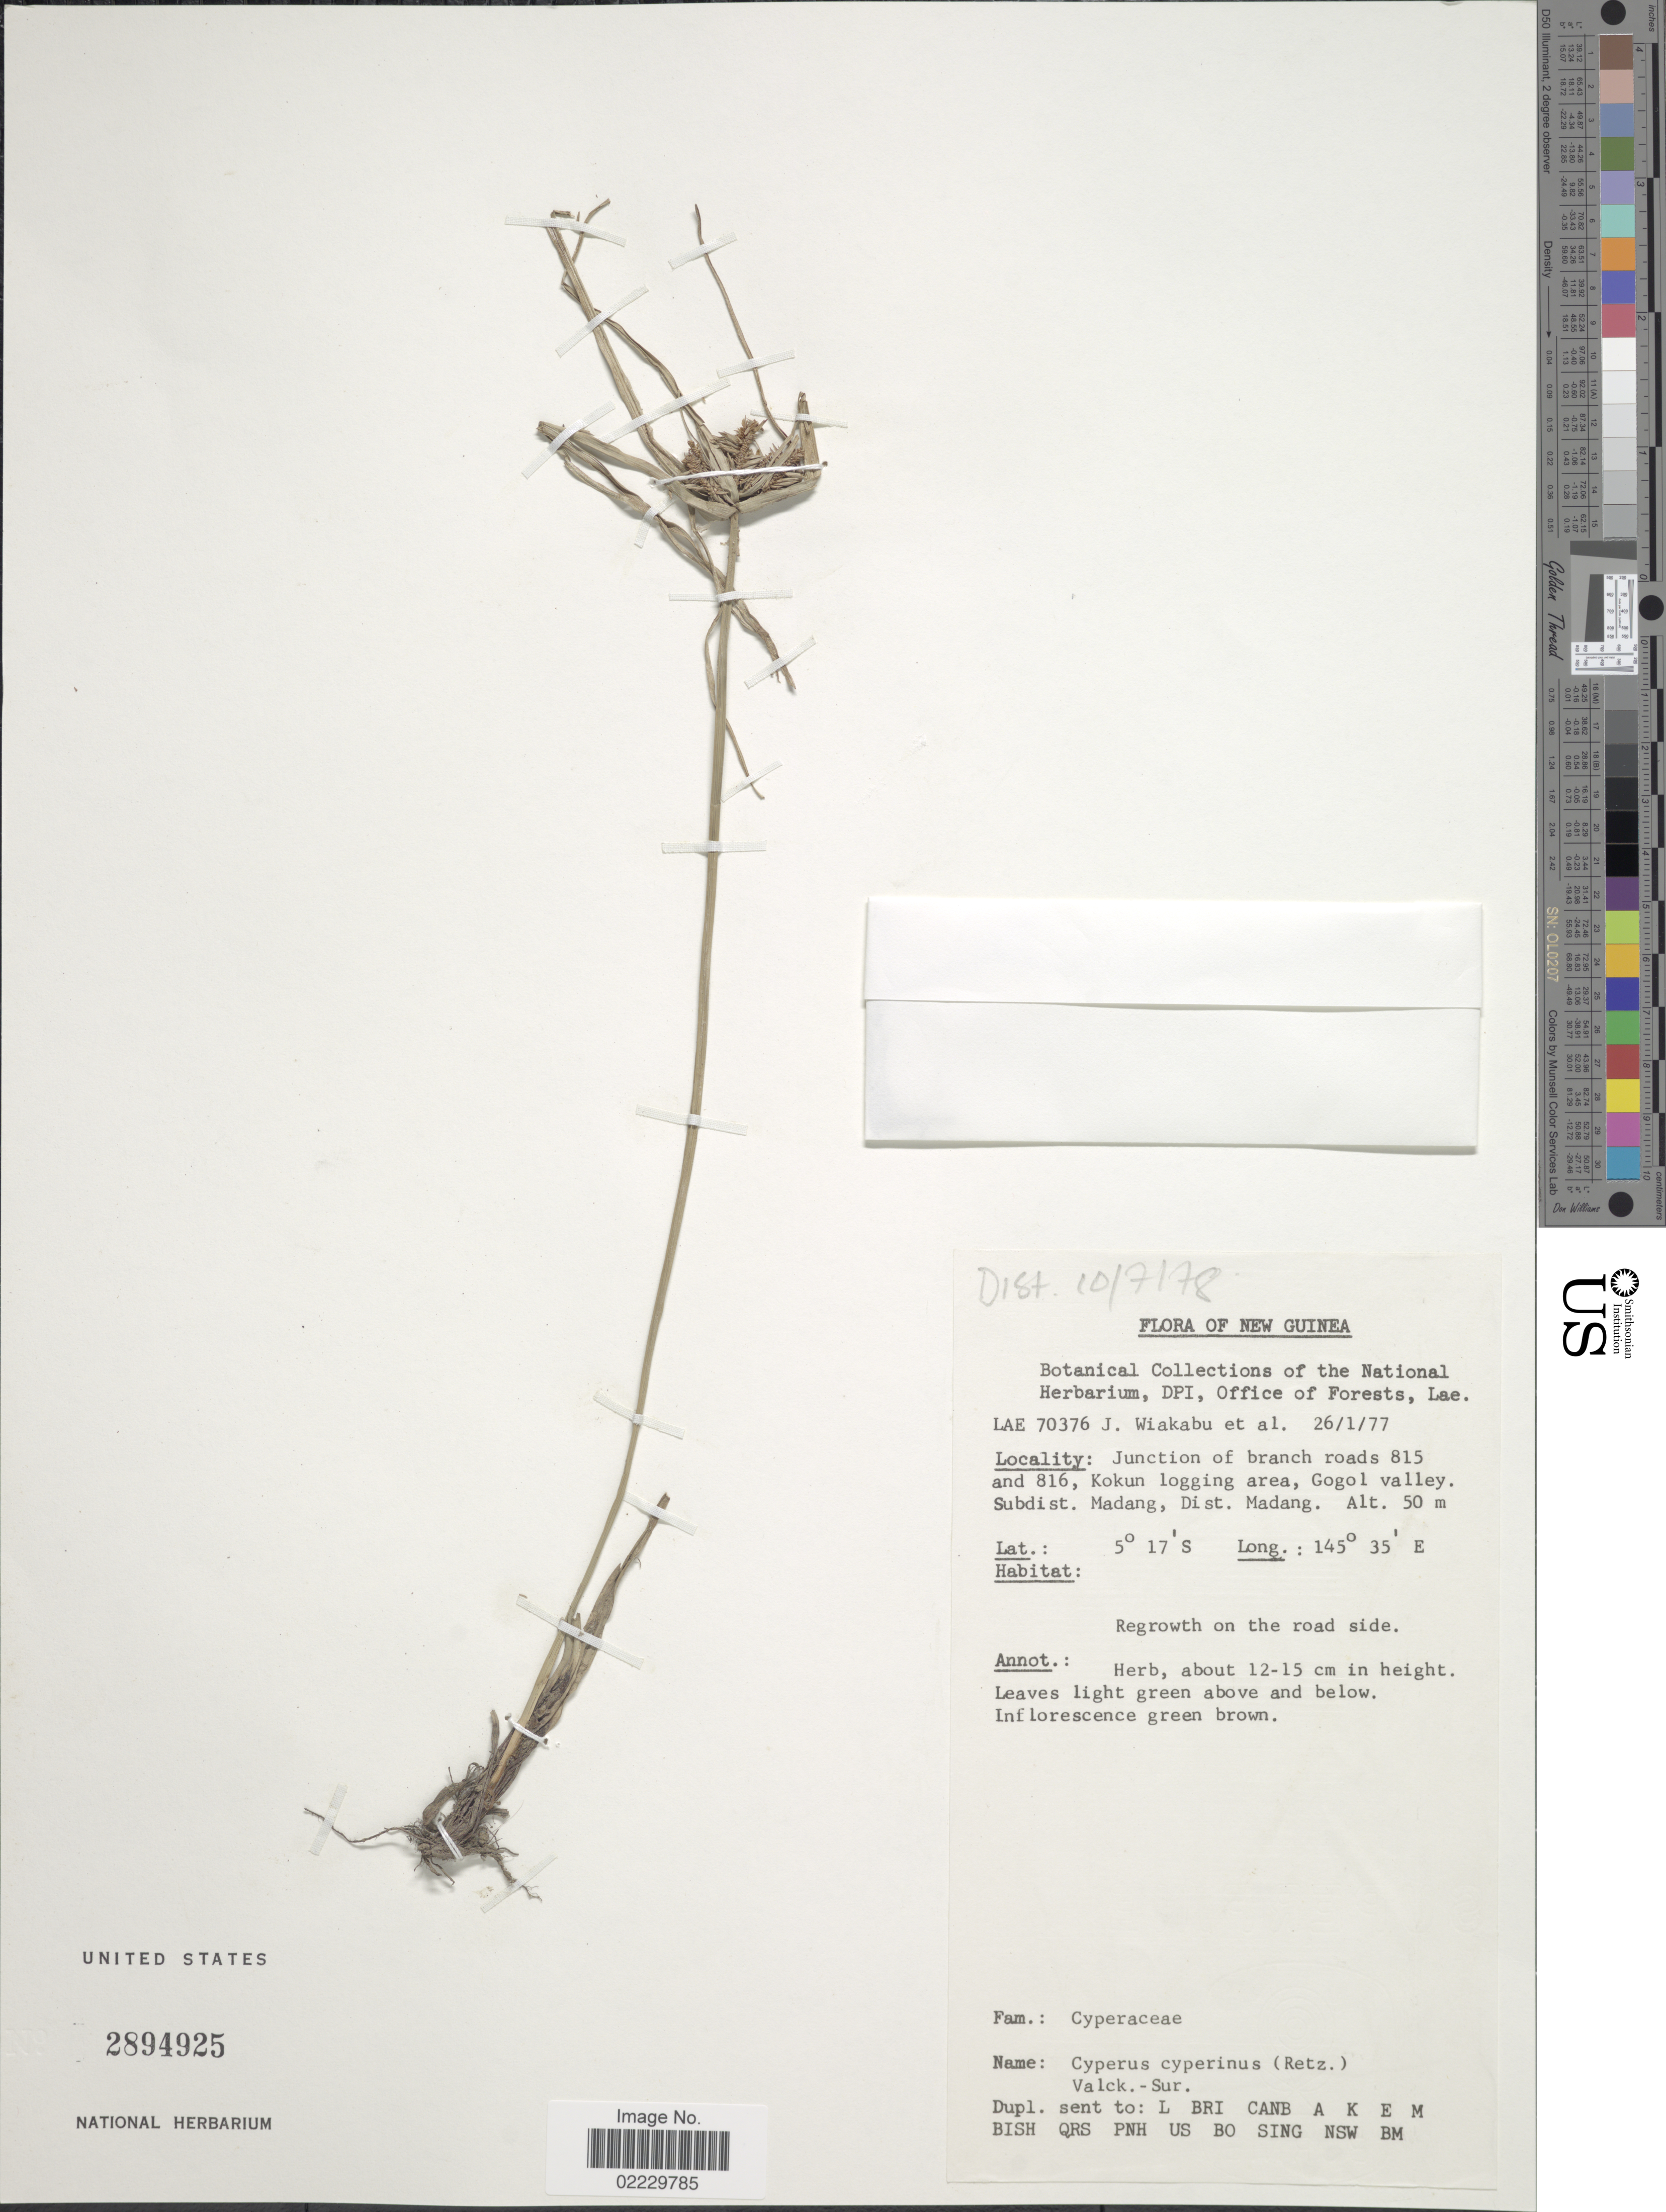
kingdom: Plantae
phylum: Tracheophyta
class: Liliopsida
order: Poales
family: Cyperaceae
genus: Cyperus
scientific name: Cyperus cyperinus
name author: (Retz.) Valck. Sur.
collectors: J. Wiakabu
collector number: LAE70376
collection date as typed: Transcribed d/m/y: 26/1/77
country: Papua New Guinea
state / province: Madang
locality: New Guinea. Junction of branch roads 815 and 816, Kokun logging area, gogol valley. Subdist. Madang, Dist. Madang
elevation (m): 50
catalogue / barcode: US 2894925